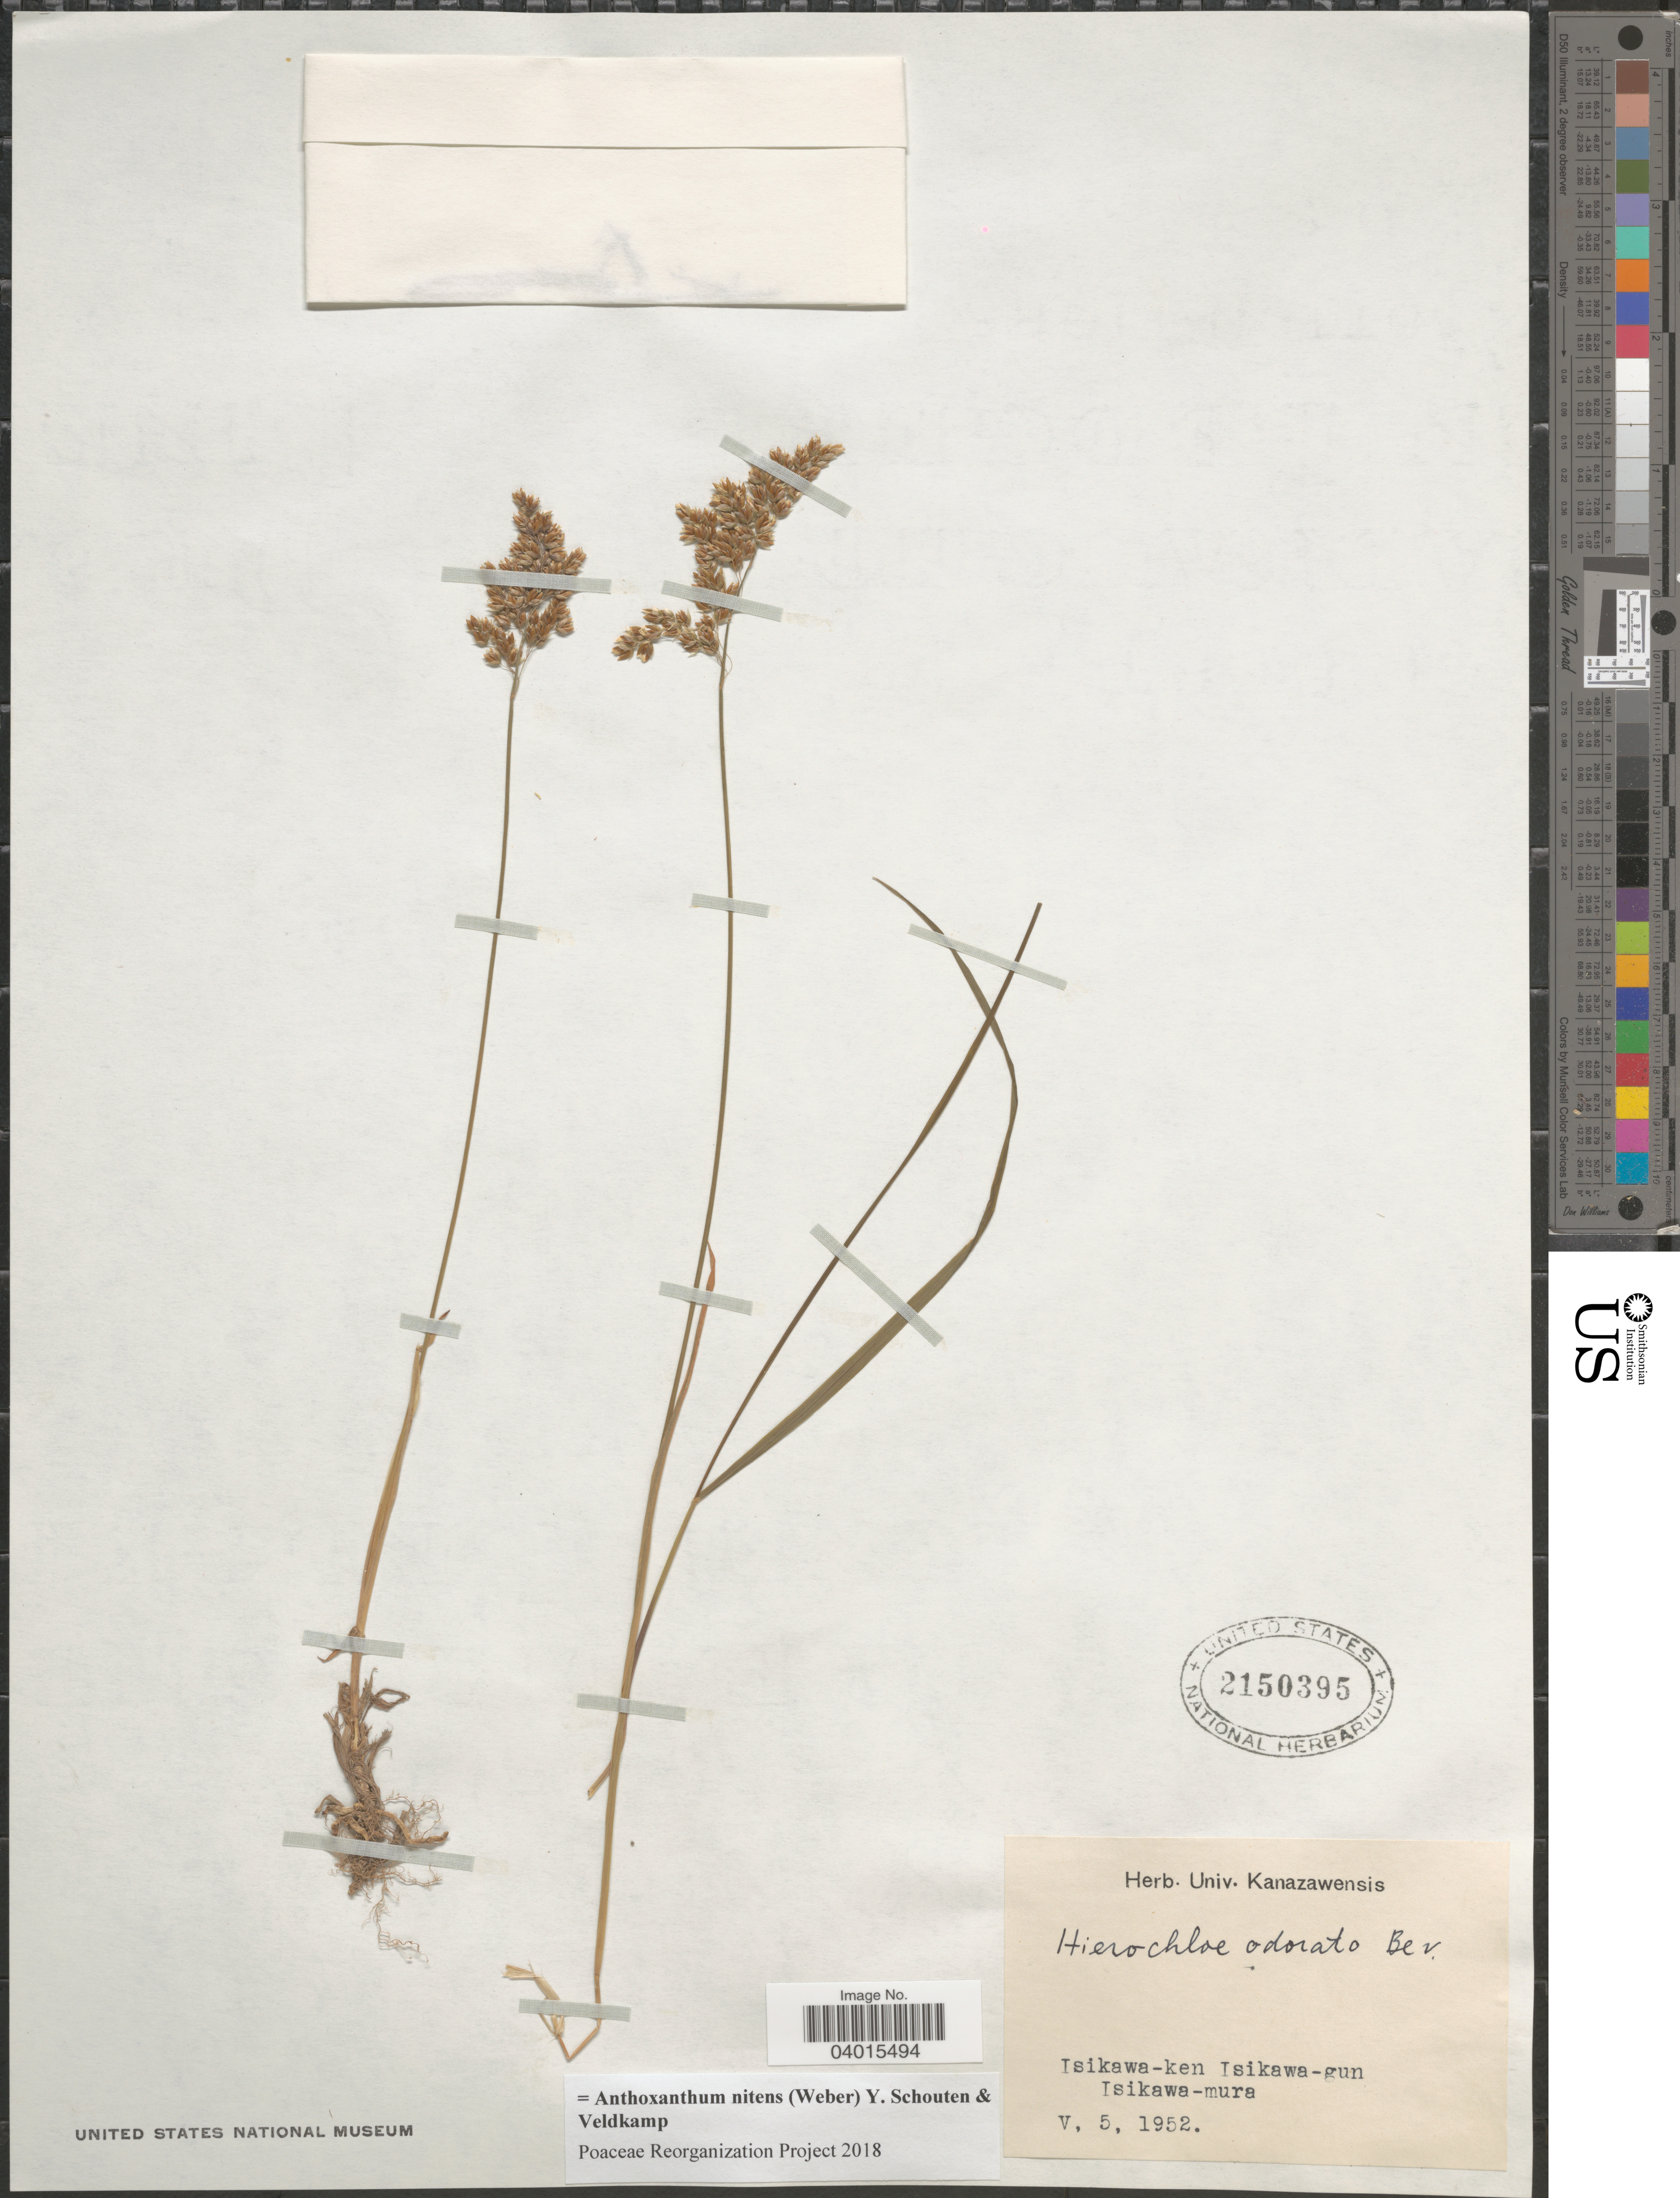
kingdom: Plantae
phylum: Tracheophyta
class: Liliopsida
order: Poales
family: Poaceae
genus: Anthoxanthum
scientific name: Anthoxanthum nitens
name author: (G.H. Weber) R.T.A. Schouten & Veldkamp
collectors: Ex Herb. Univ. Kanazawensis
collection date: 1952-05-05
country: Japan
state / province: Isikawa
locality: Isikawa-ken Isikawa-gun. Isikawa-mura.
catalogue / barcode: US 2150395